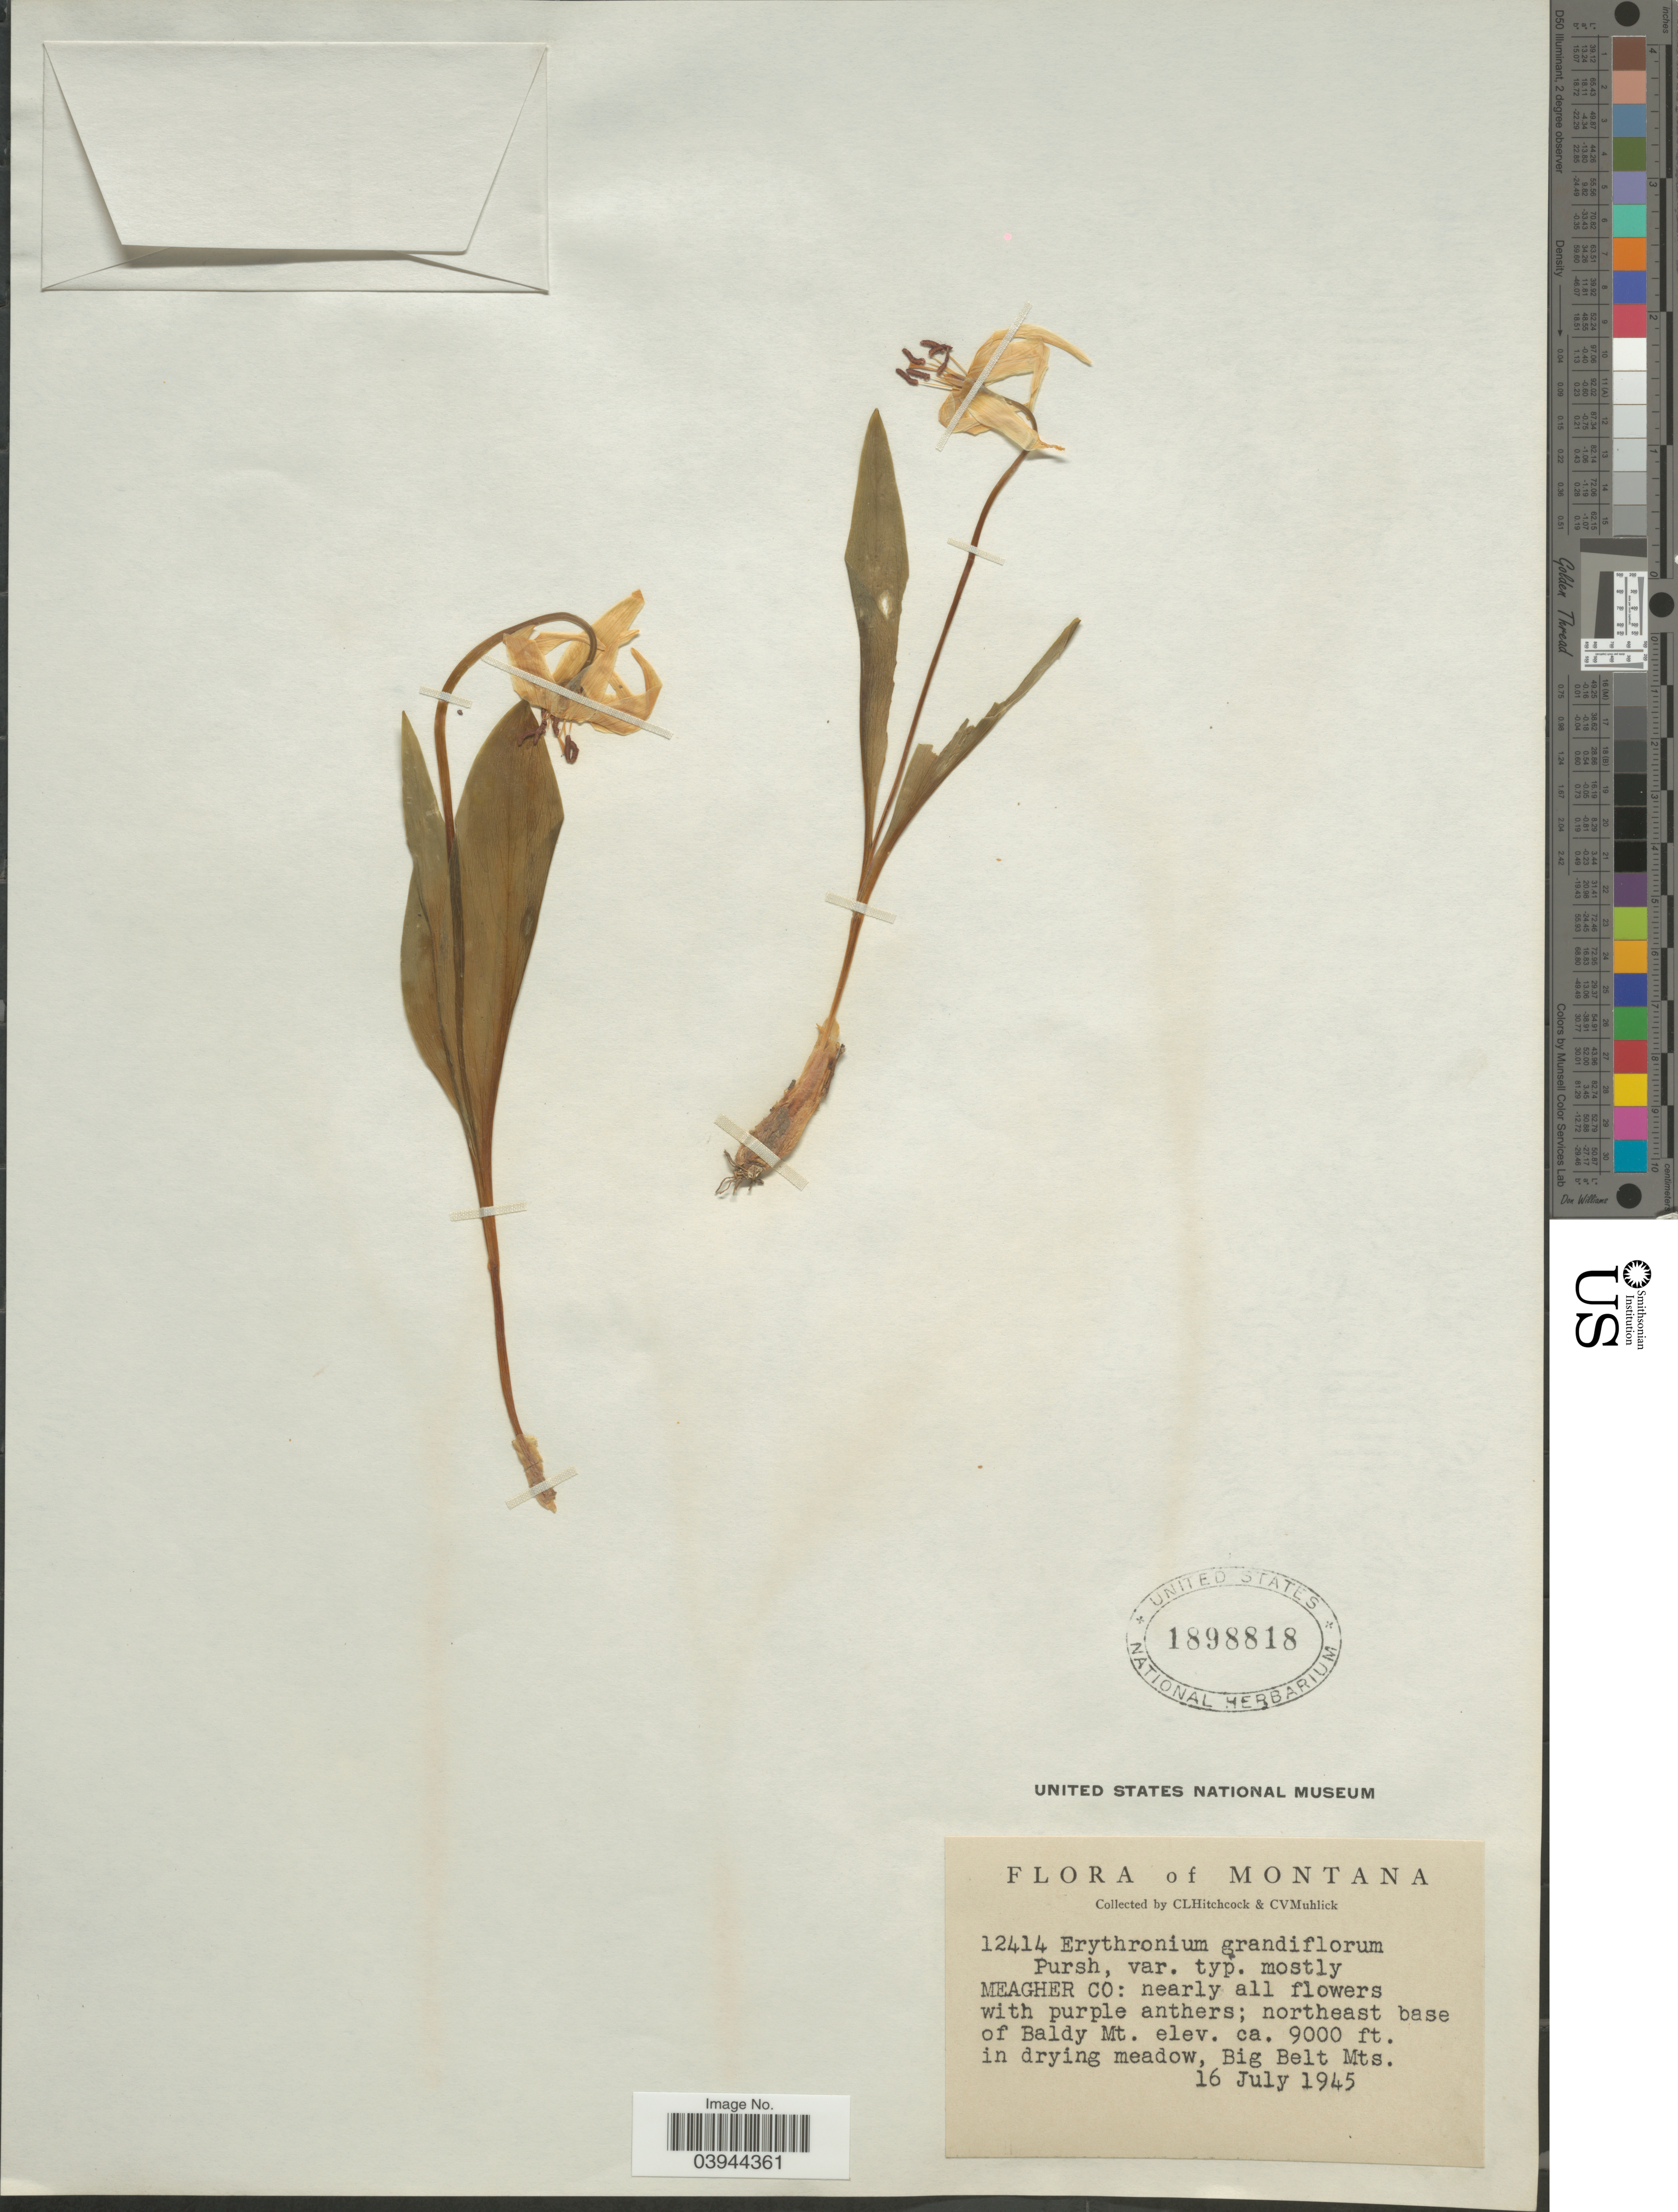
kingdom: Plantae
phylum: Tracheophyta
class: Liliopsida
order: Liliales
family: Liliaceae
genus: Erythronium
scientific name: Erythronium grandiflorum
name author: Pursh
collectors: C. L. Hitchcock & C. V. Muhlick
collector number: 12414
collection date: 1945-07-16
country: United States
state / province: Montana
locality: Meagher Co: northeast base of Baldy Mt., Big Belt Mts.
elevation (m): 2743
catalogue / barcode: US 1898818